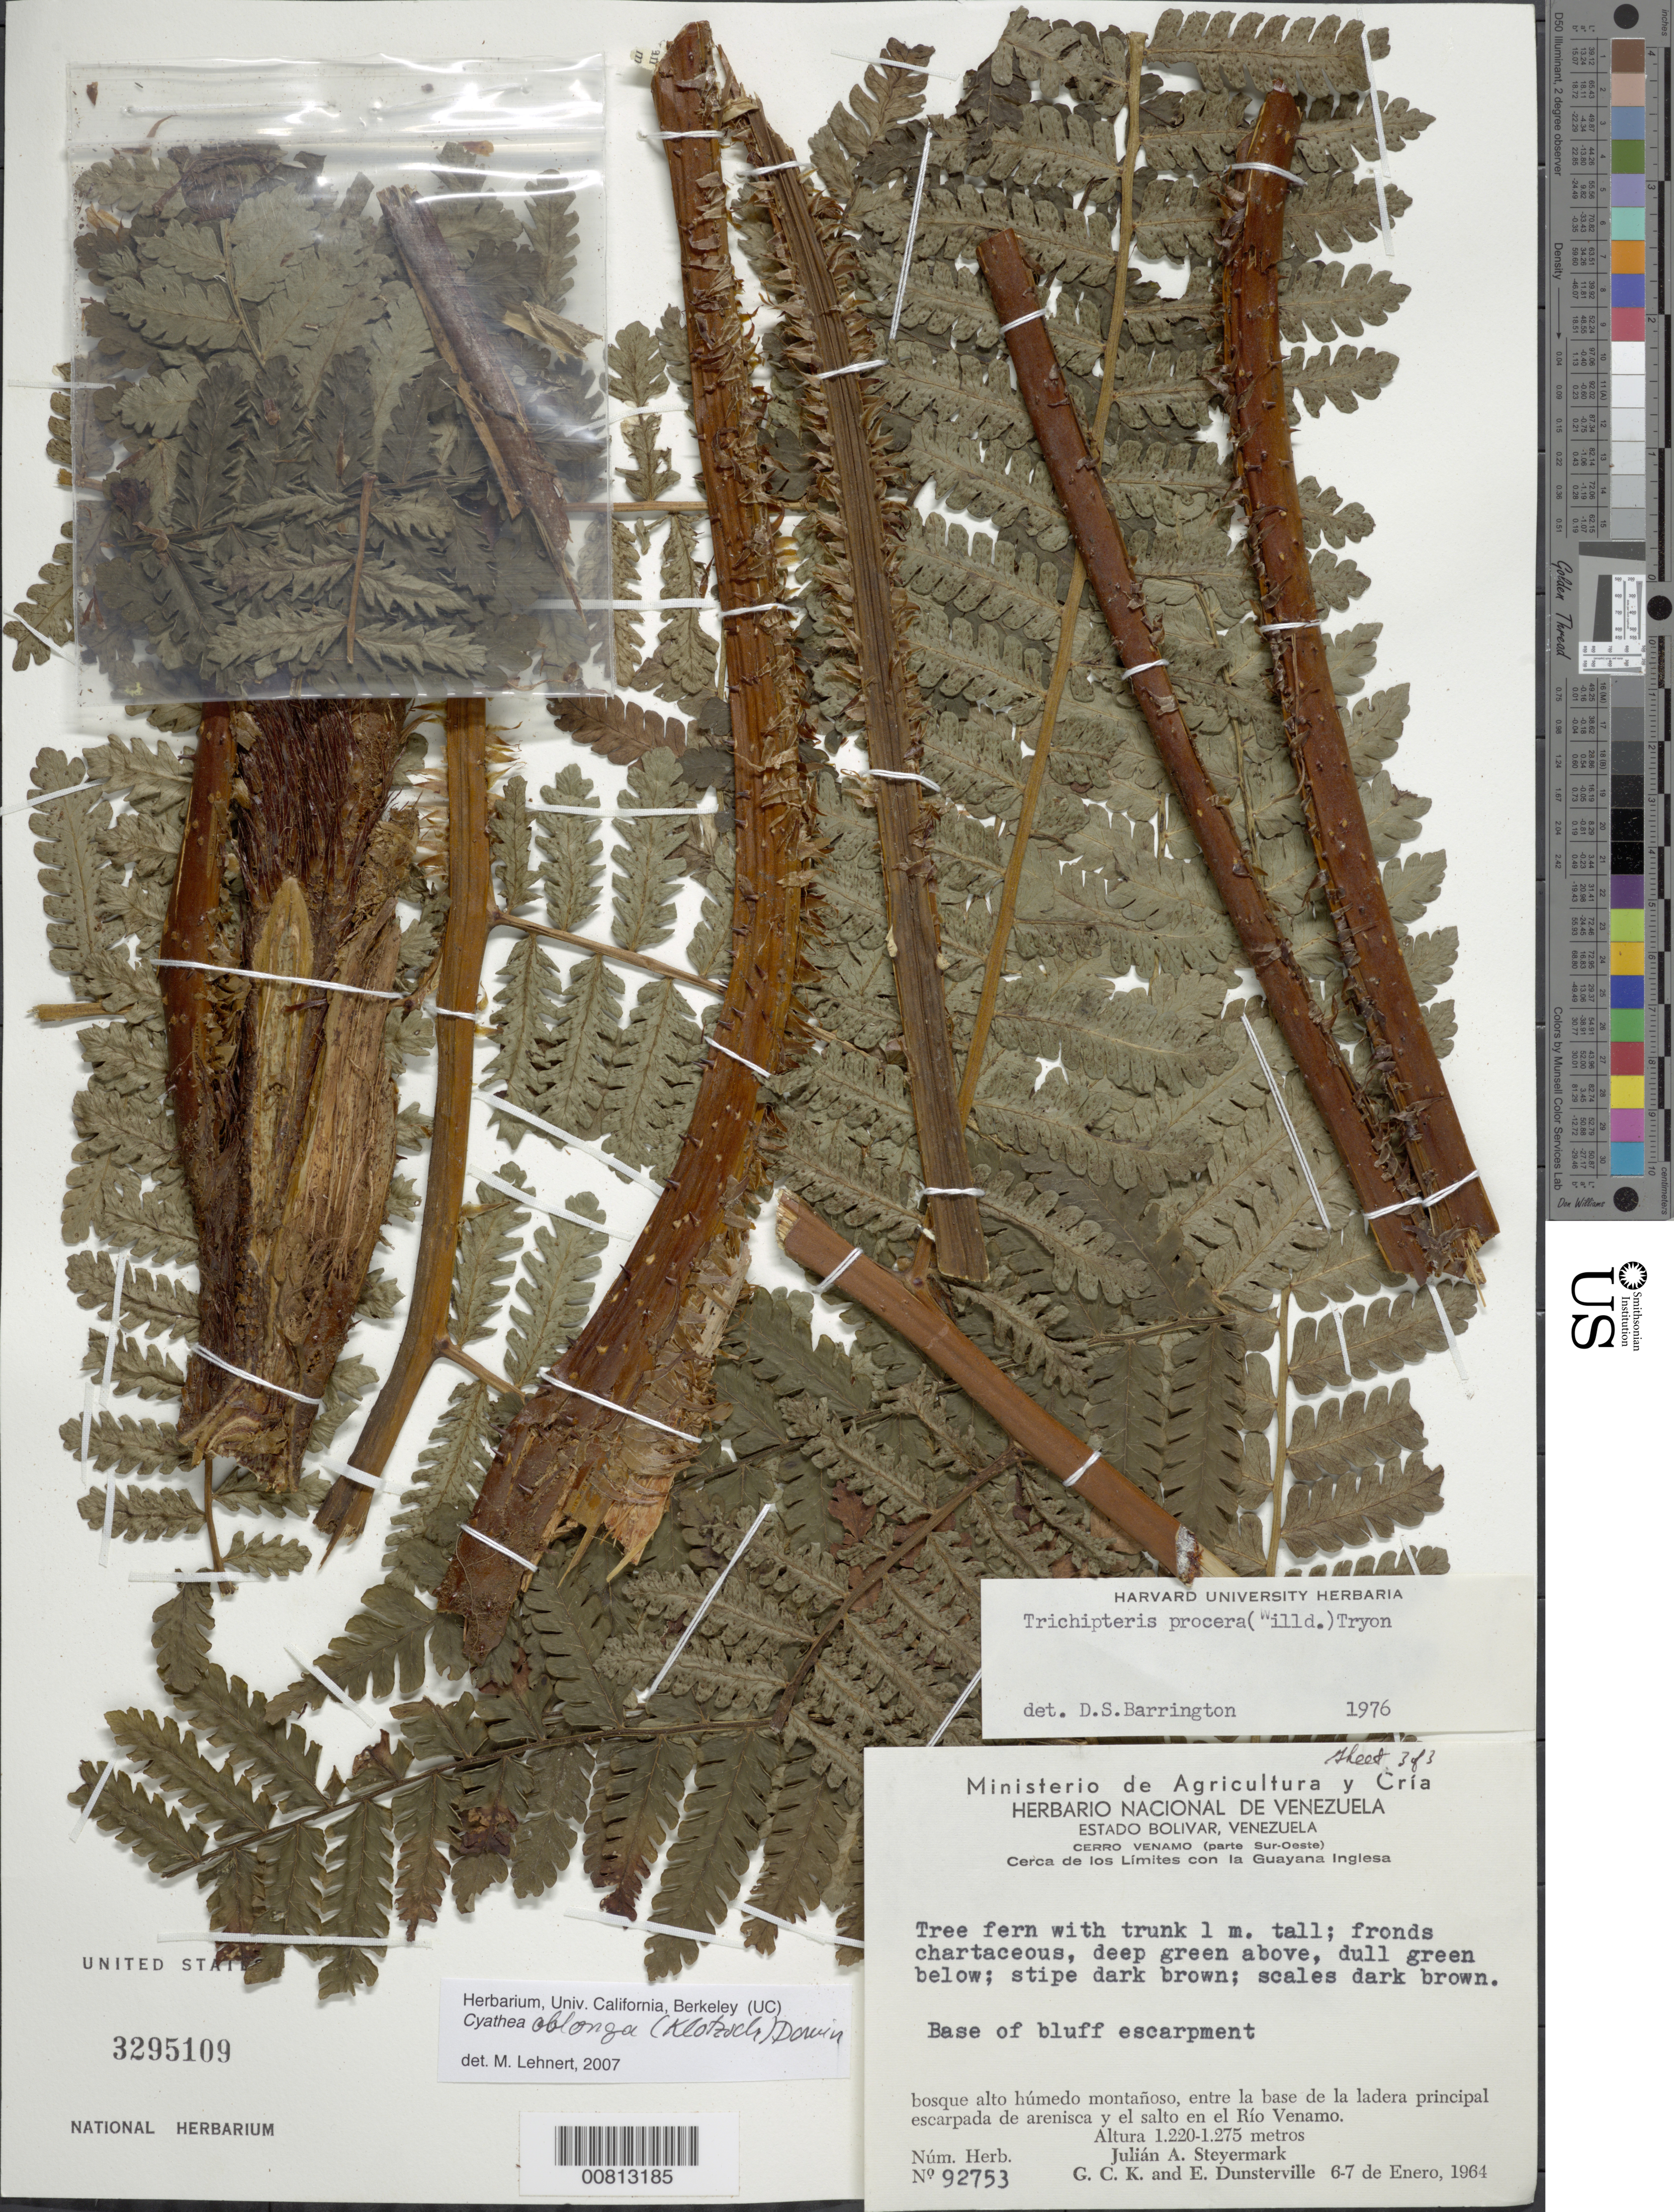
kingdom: Plantae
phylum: Tracheophyta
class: Polypodiopsida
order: Cyatheales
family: Cyatheaceae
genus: Cyathea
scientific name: Cyathea pungens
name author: (Willd.) Domin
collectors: J. Steyermark, G. C. K. Dunsterville & E. Dunsterville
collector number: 92753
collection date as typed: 6-Jan-64 to 7-Jan-64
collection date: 1964-01-06/1964-01-07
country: Venezuela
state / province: Bolívar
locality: Cerro Venamo, entre la base de la ladera principal escarpada de arenisca y el salto en el Río Venamo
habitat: High, humid montane forest; base of bluff escarpment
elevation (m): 1220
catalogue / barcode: US 3295109